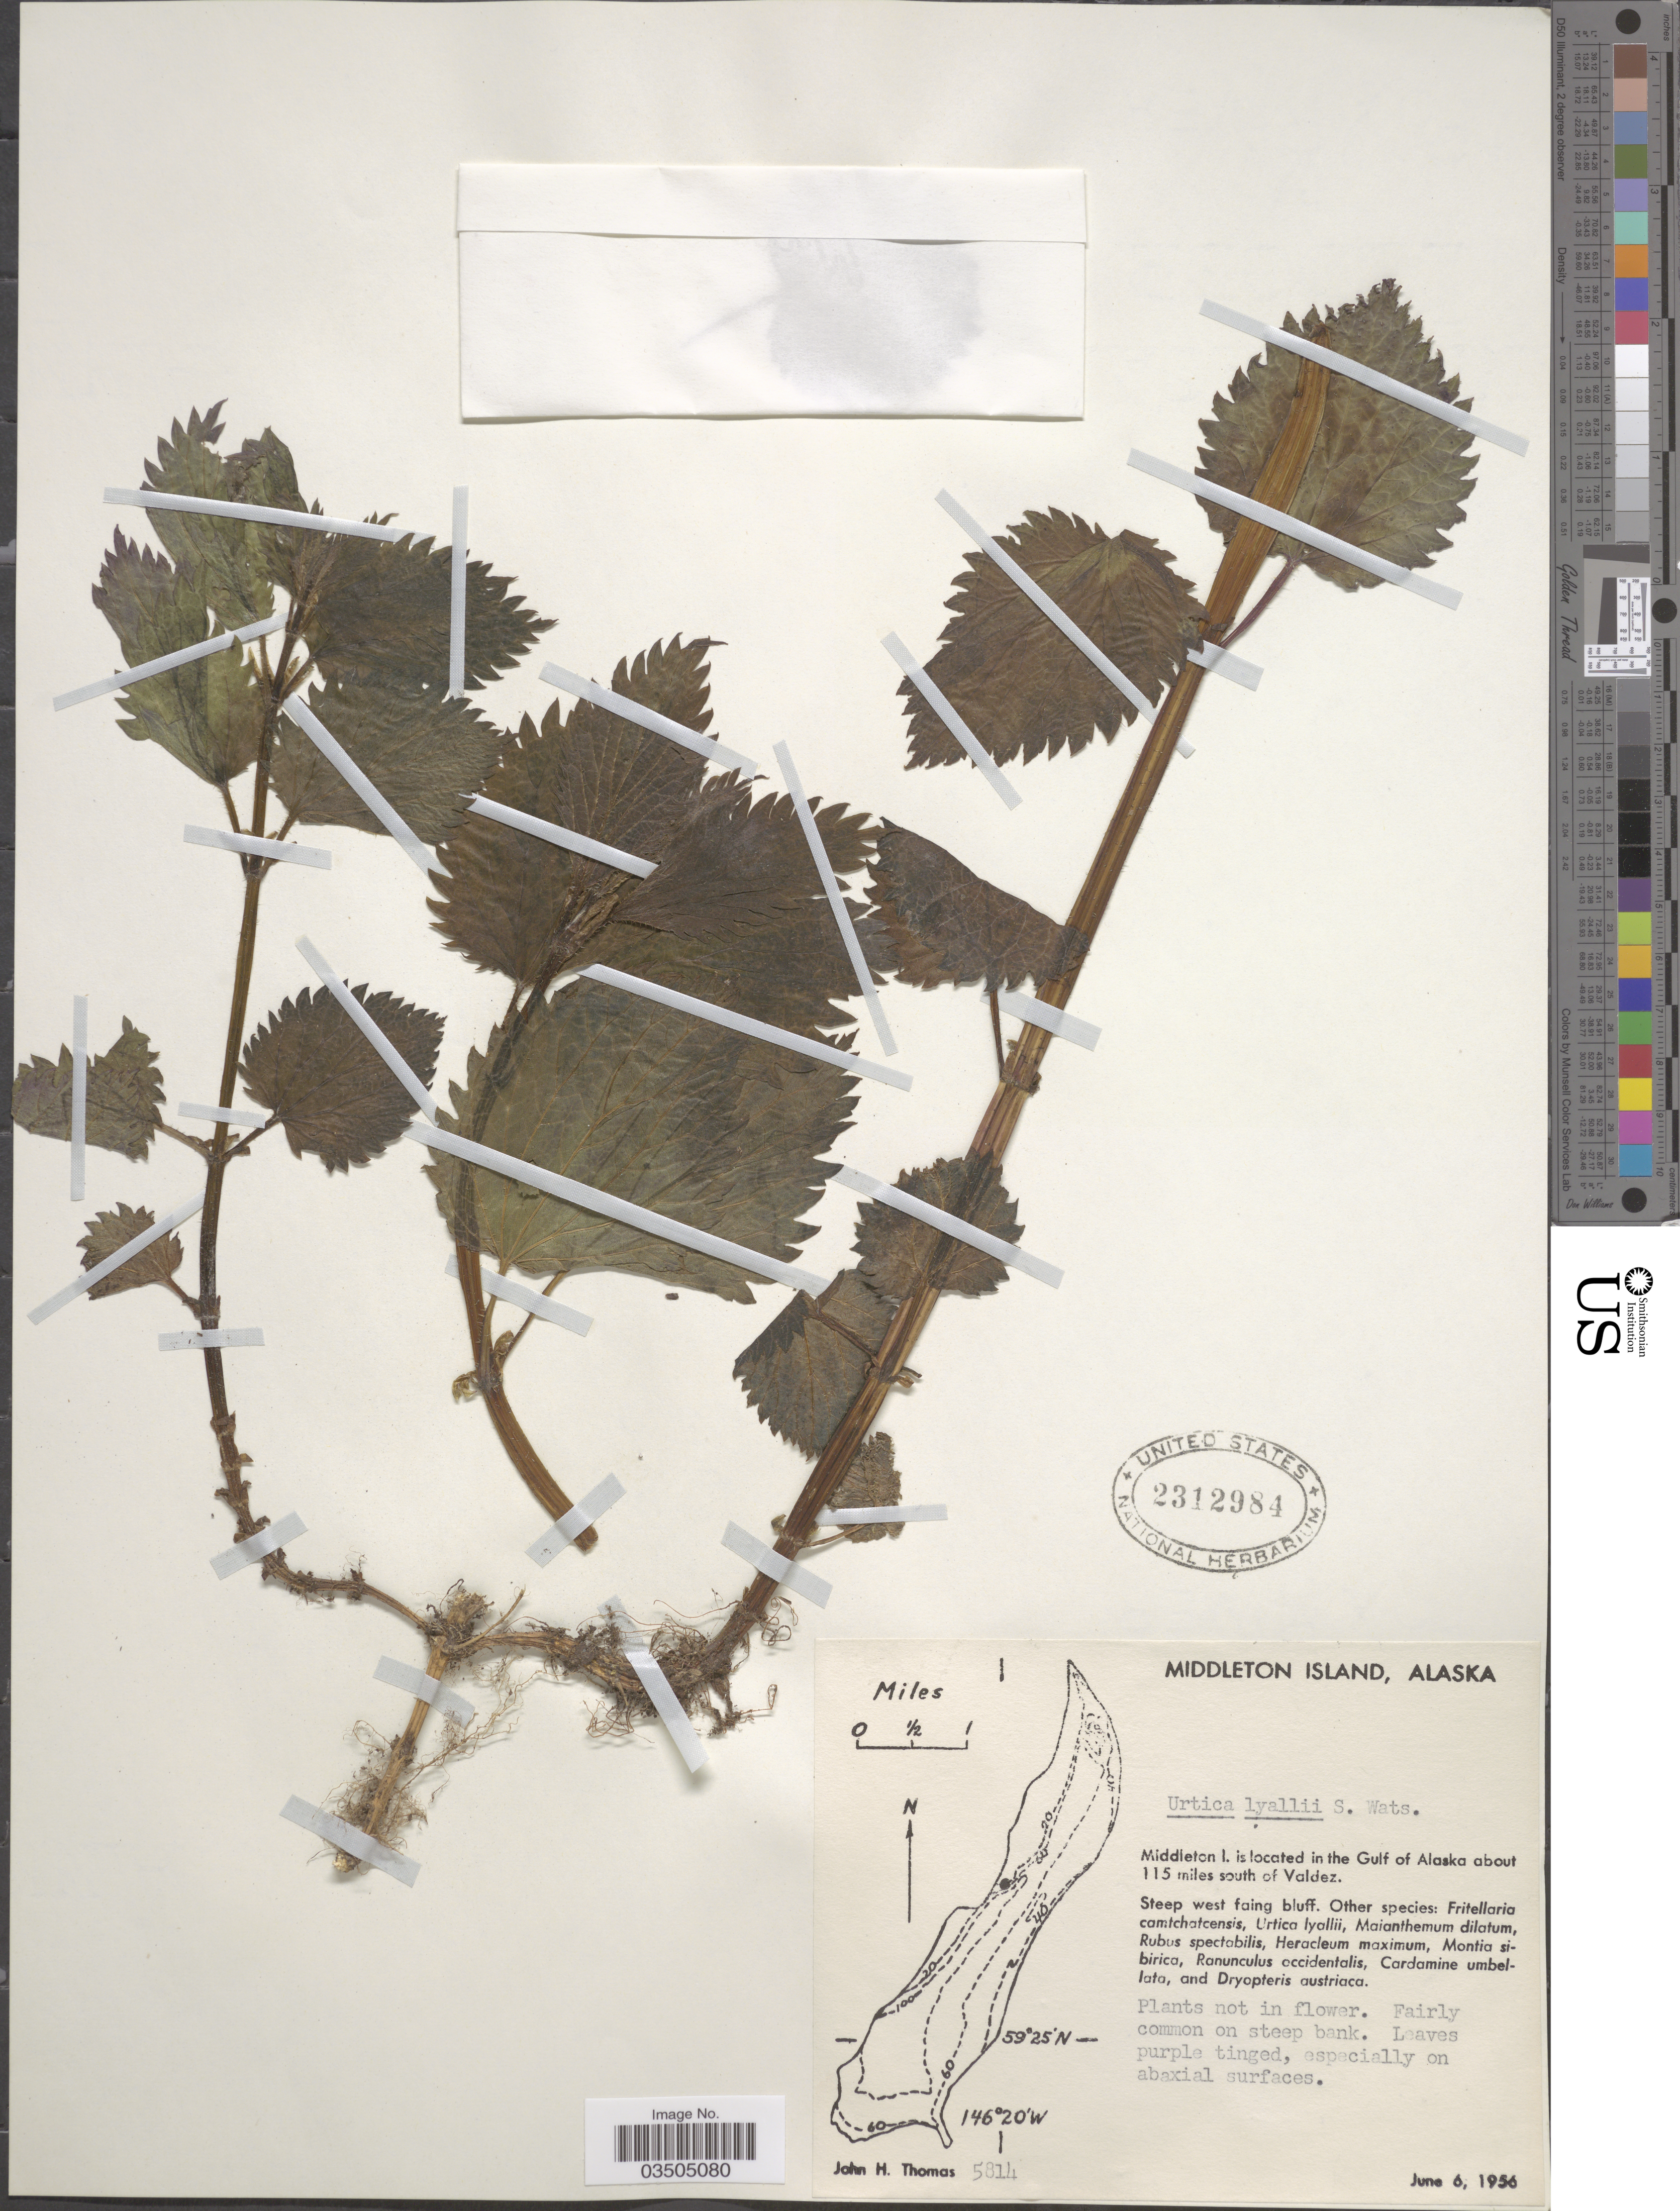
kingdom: Plantae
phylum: Tracheophyta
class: Magnoliopsida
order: Rosales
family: Urticaceae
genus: Urtica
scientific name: Urtica dioica subsp. gracilis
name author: L.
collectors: J. H. Thomas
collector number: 5814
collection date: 1956-06-06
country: United States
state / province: Alaska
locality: Middleton Island. Middleton I. is located in the Gulf of Alaska about 115 miles south of Valdez. Steep west faing bluff.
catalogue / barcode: US 2312984